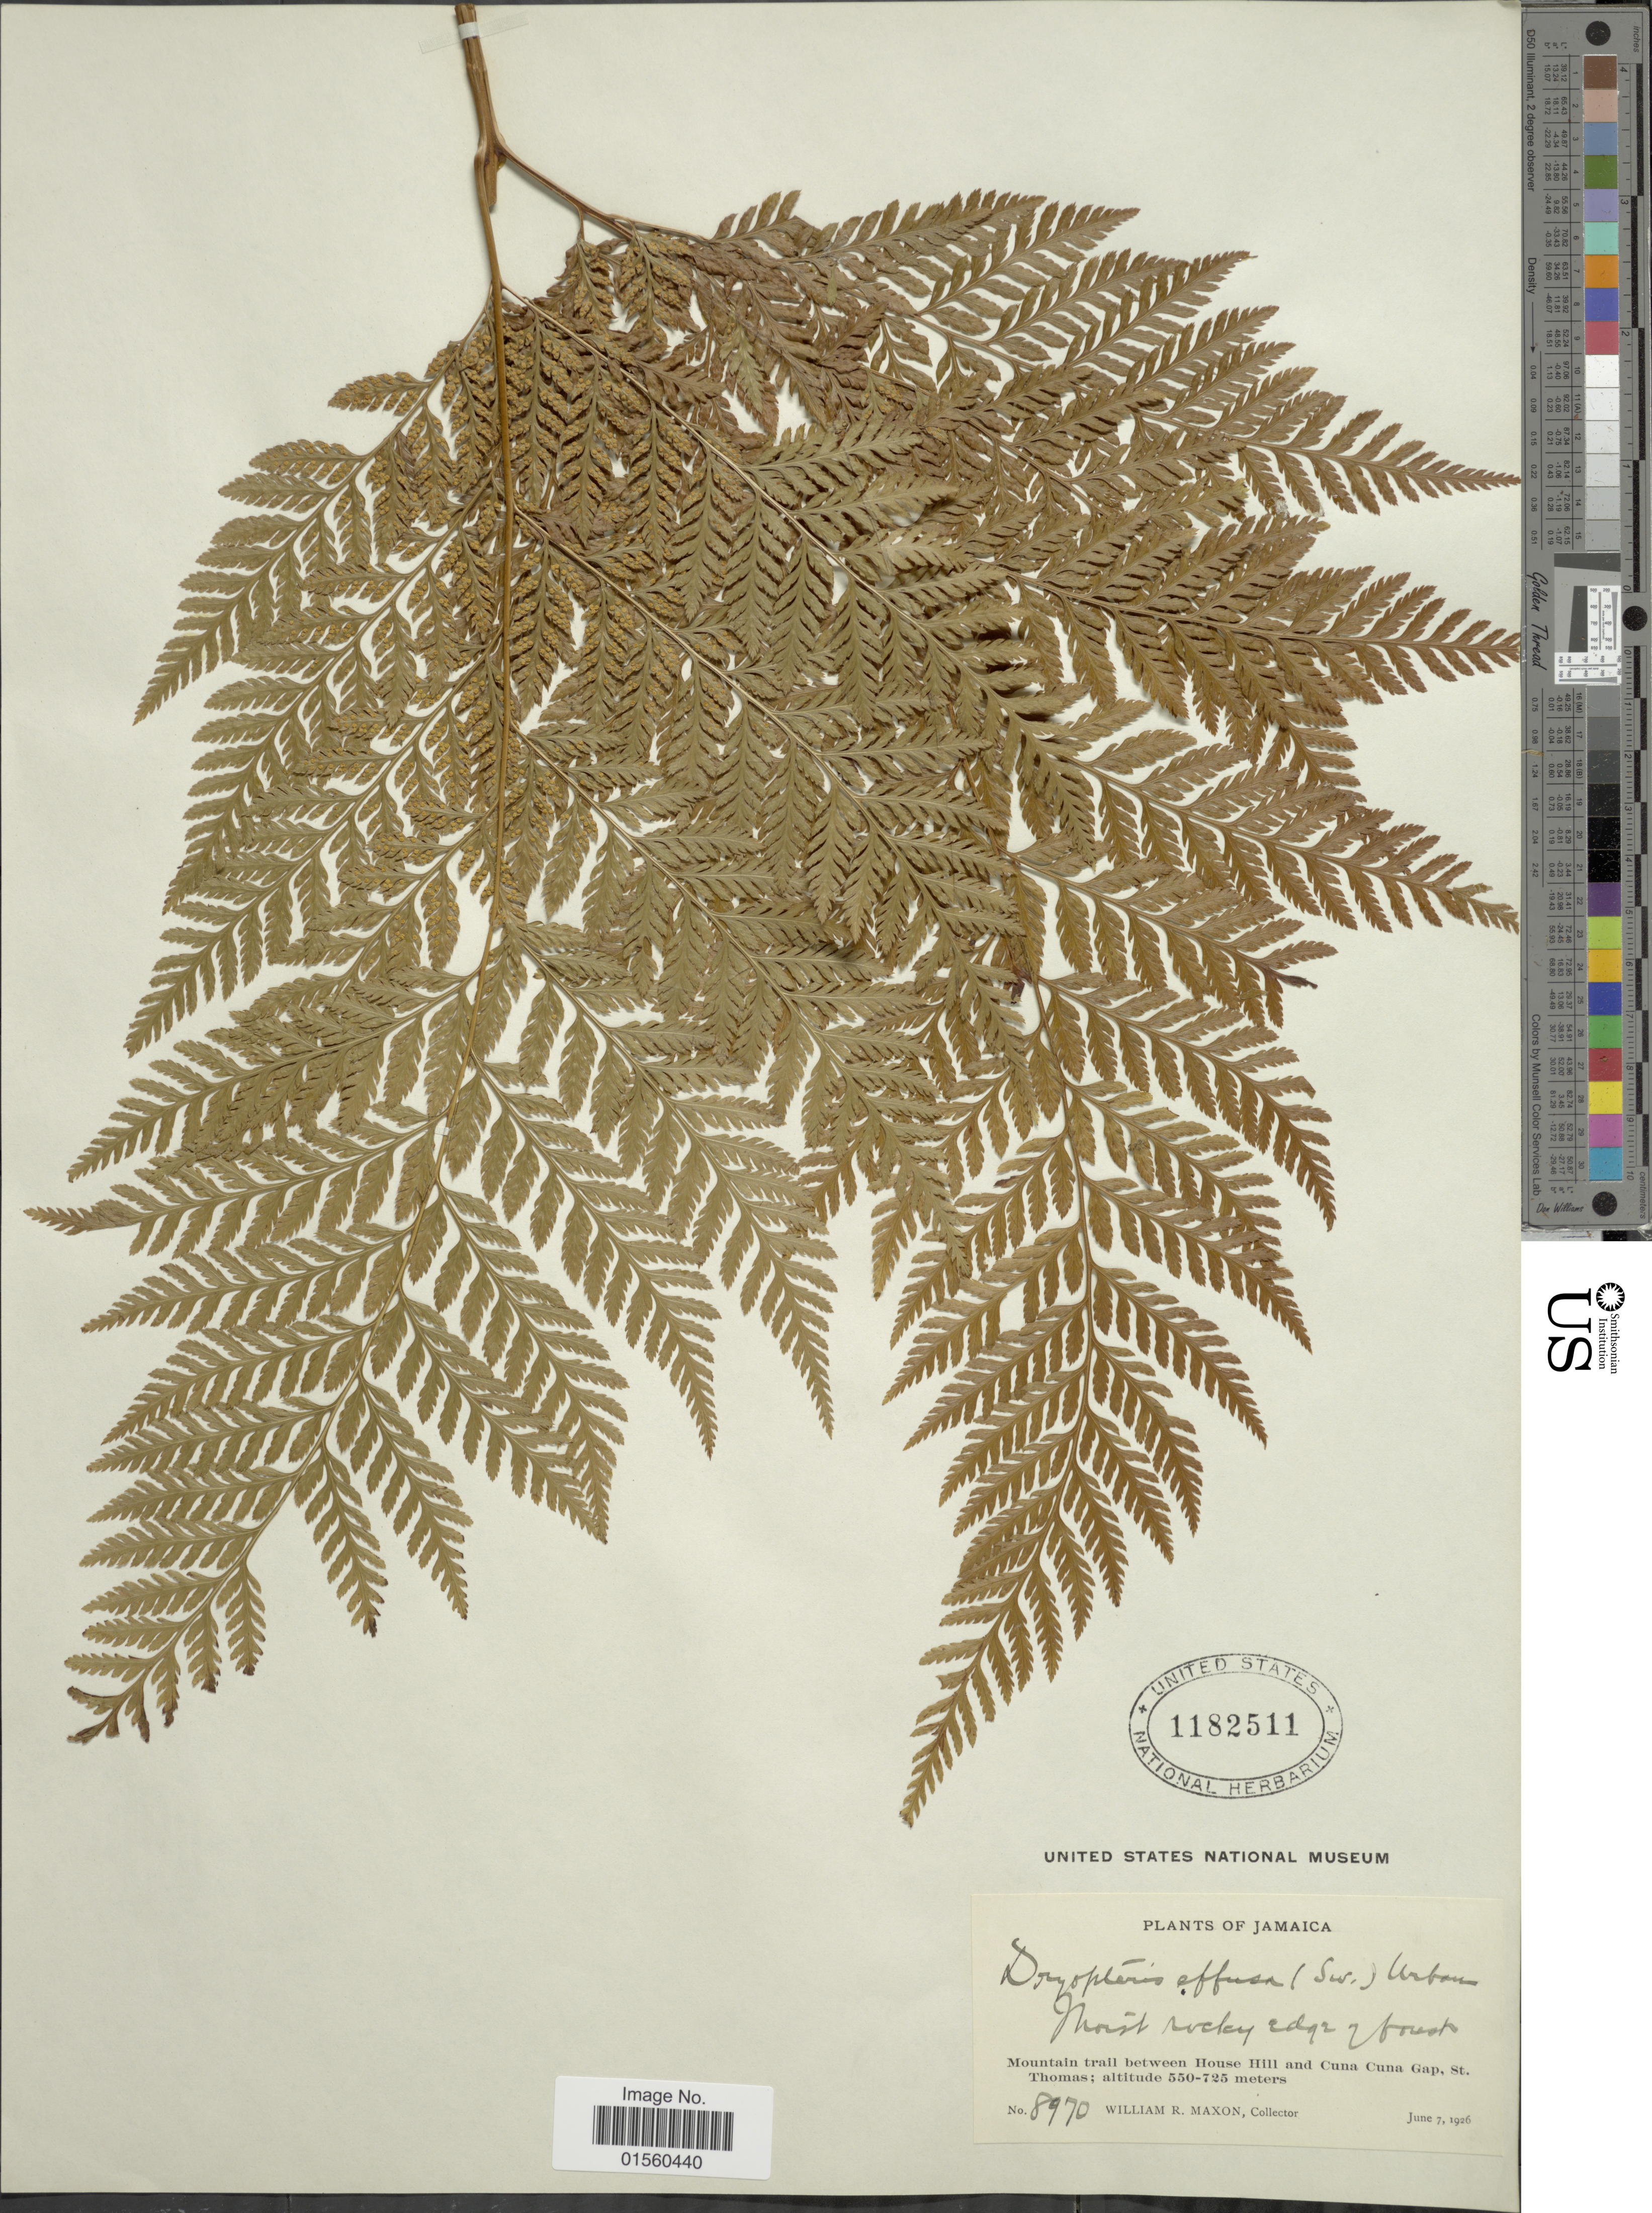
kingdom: Plantae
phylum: Tracheophyta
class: Polypodiopsida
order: Polypodiales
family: Dryopteridaceae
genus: Parapolystichum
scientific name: Parapolystichum effusum var. effusum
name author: (Sw.) Ching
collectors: W. R. Maxon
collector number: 8970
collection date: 1926-06-07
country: Jamaica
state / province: Saint Thomas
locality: Mountain trail between House Hill and Cuna Cuna Gap, St. Thomas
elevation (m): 550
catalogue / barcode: US 1182511